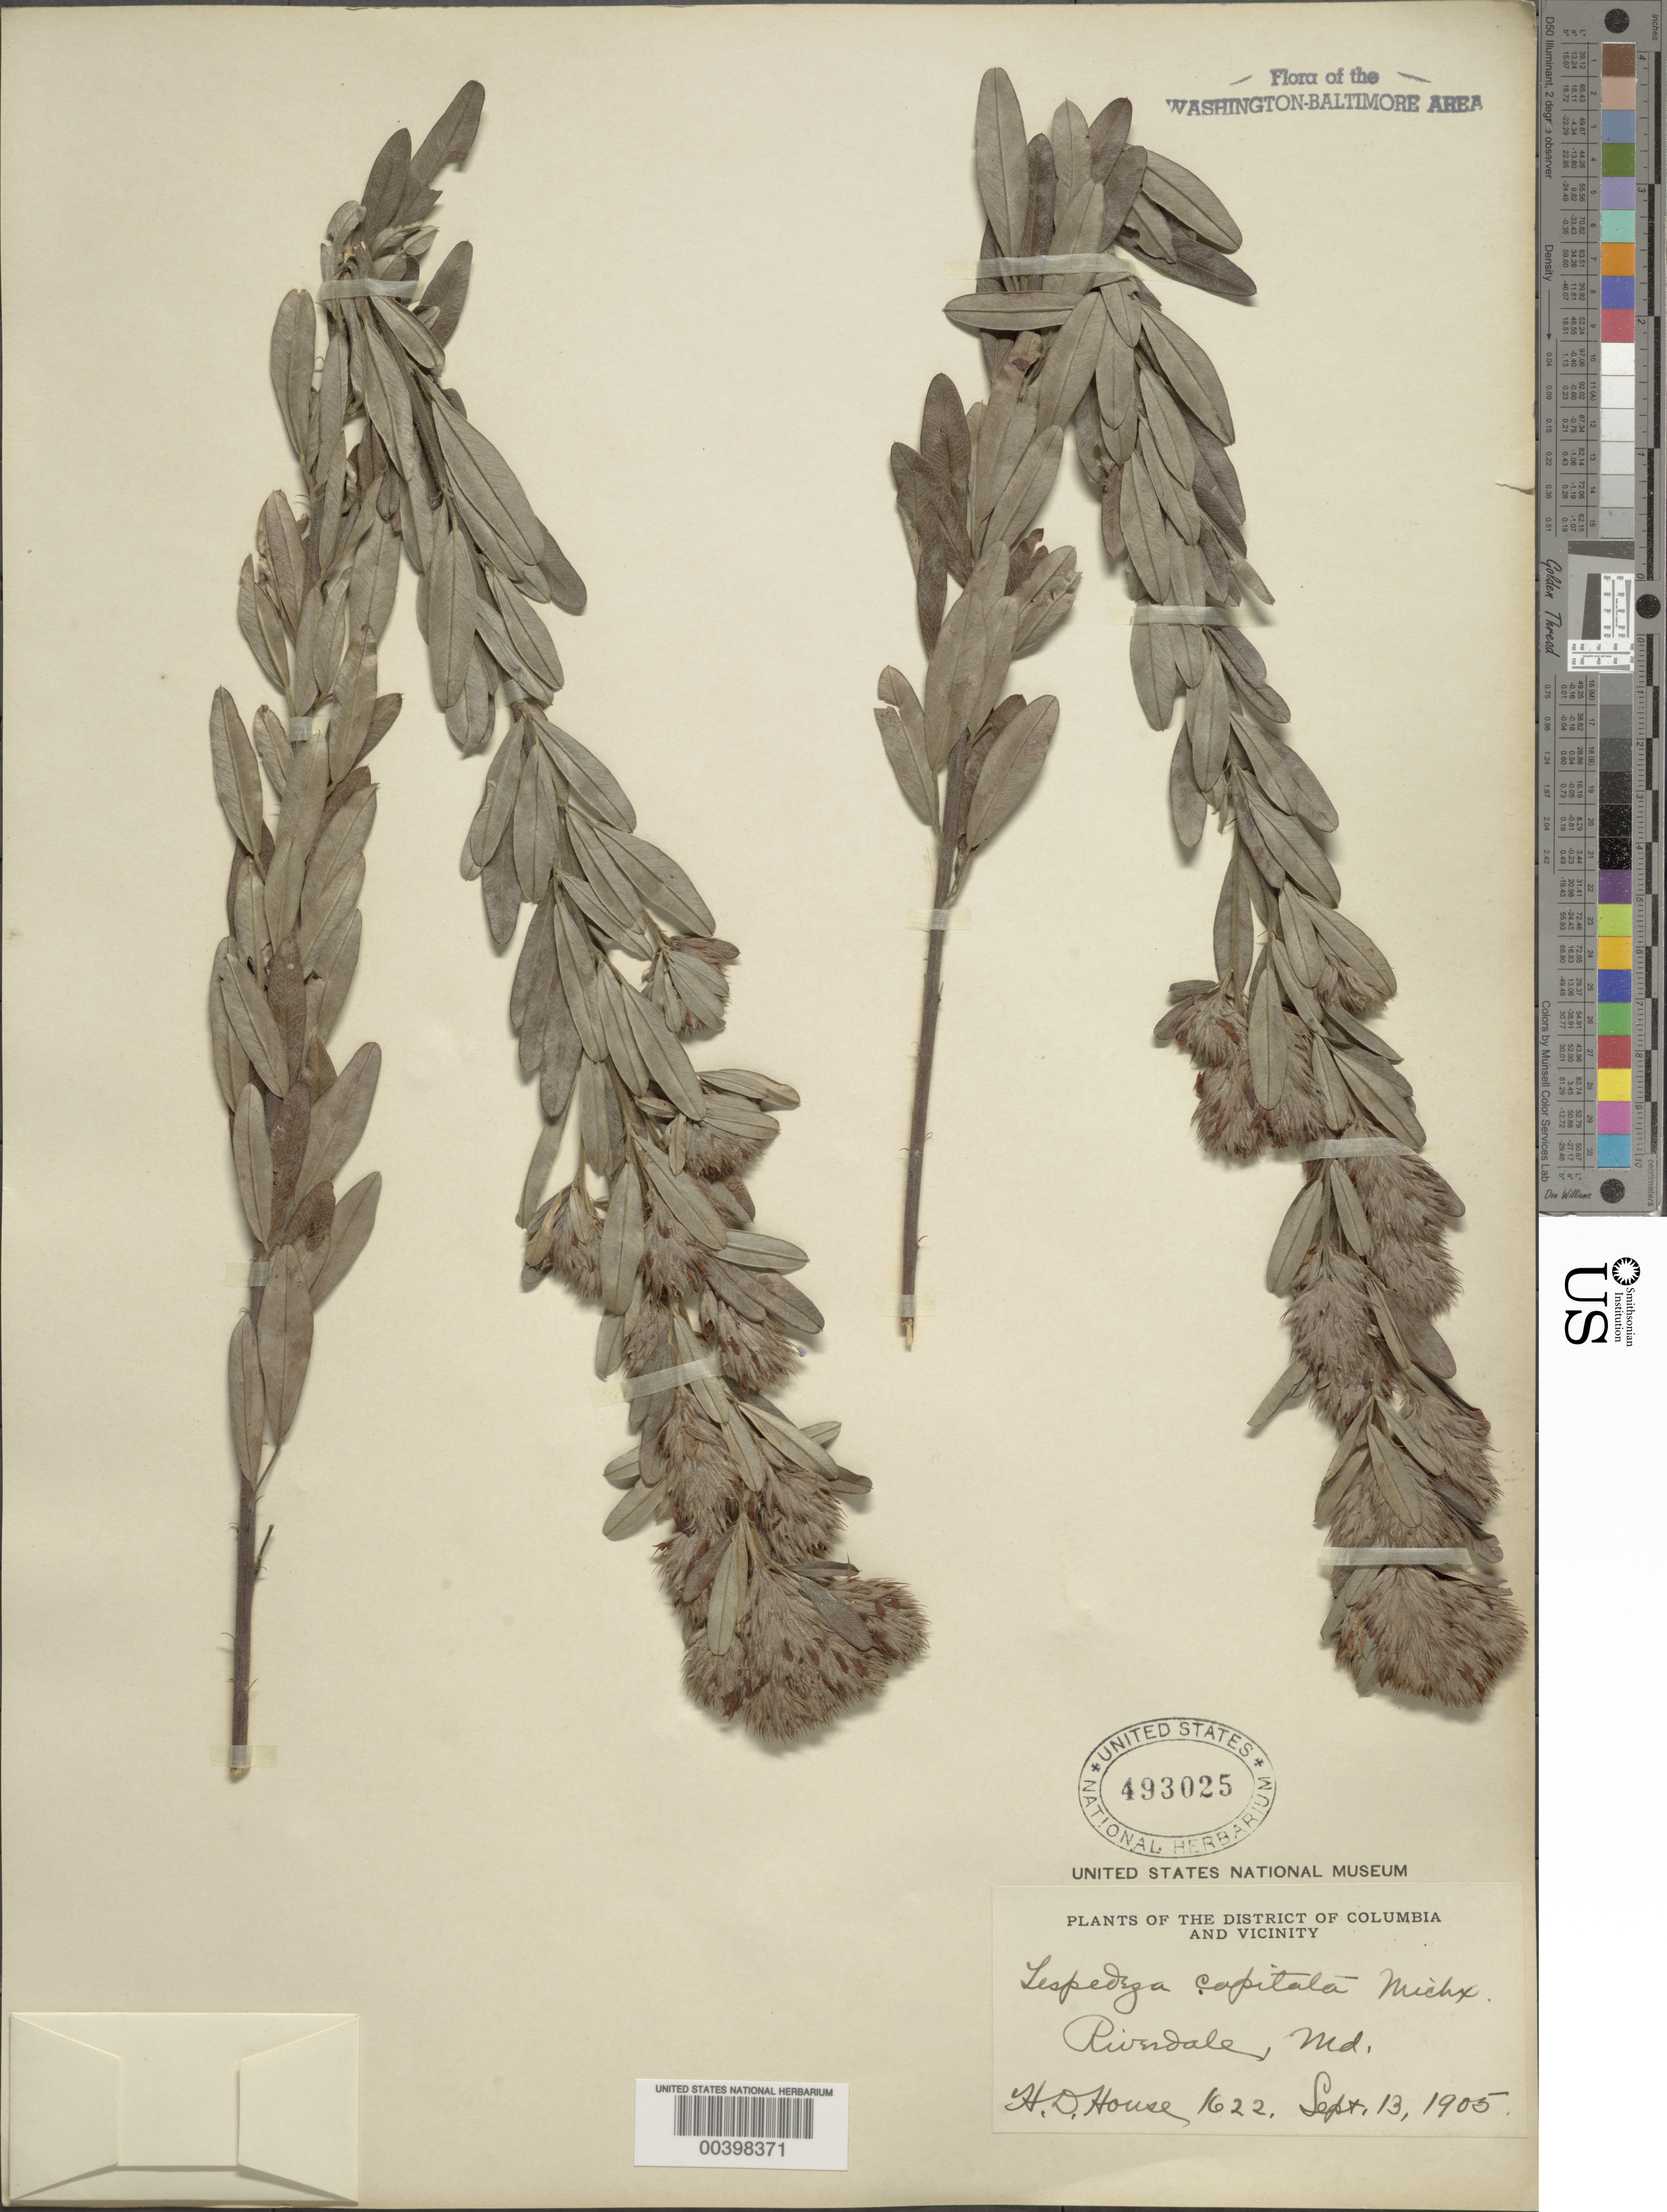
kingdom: Plantae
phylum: Tracheophyta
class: Magnoliopsida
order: Fabales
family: Fabaceae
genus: Lespedeza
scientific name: Lespedeza capitata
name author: Michx.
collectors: H. D. House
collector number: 1622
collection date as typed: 13 Sep 1905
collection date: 1905-09-13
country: United States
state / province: Maryland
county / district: Prince George's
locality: Riverdale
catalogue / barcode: US 493025